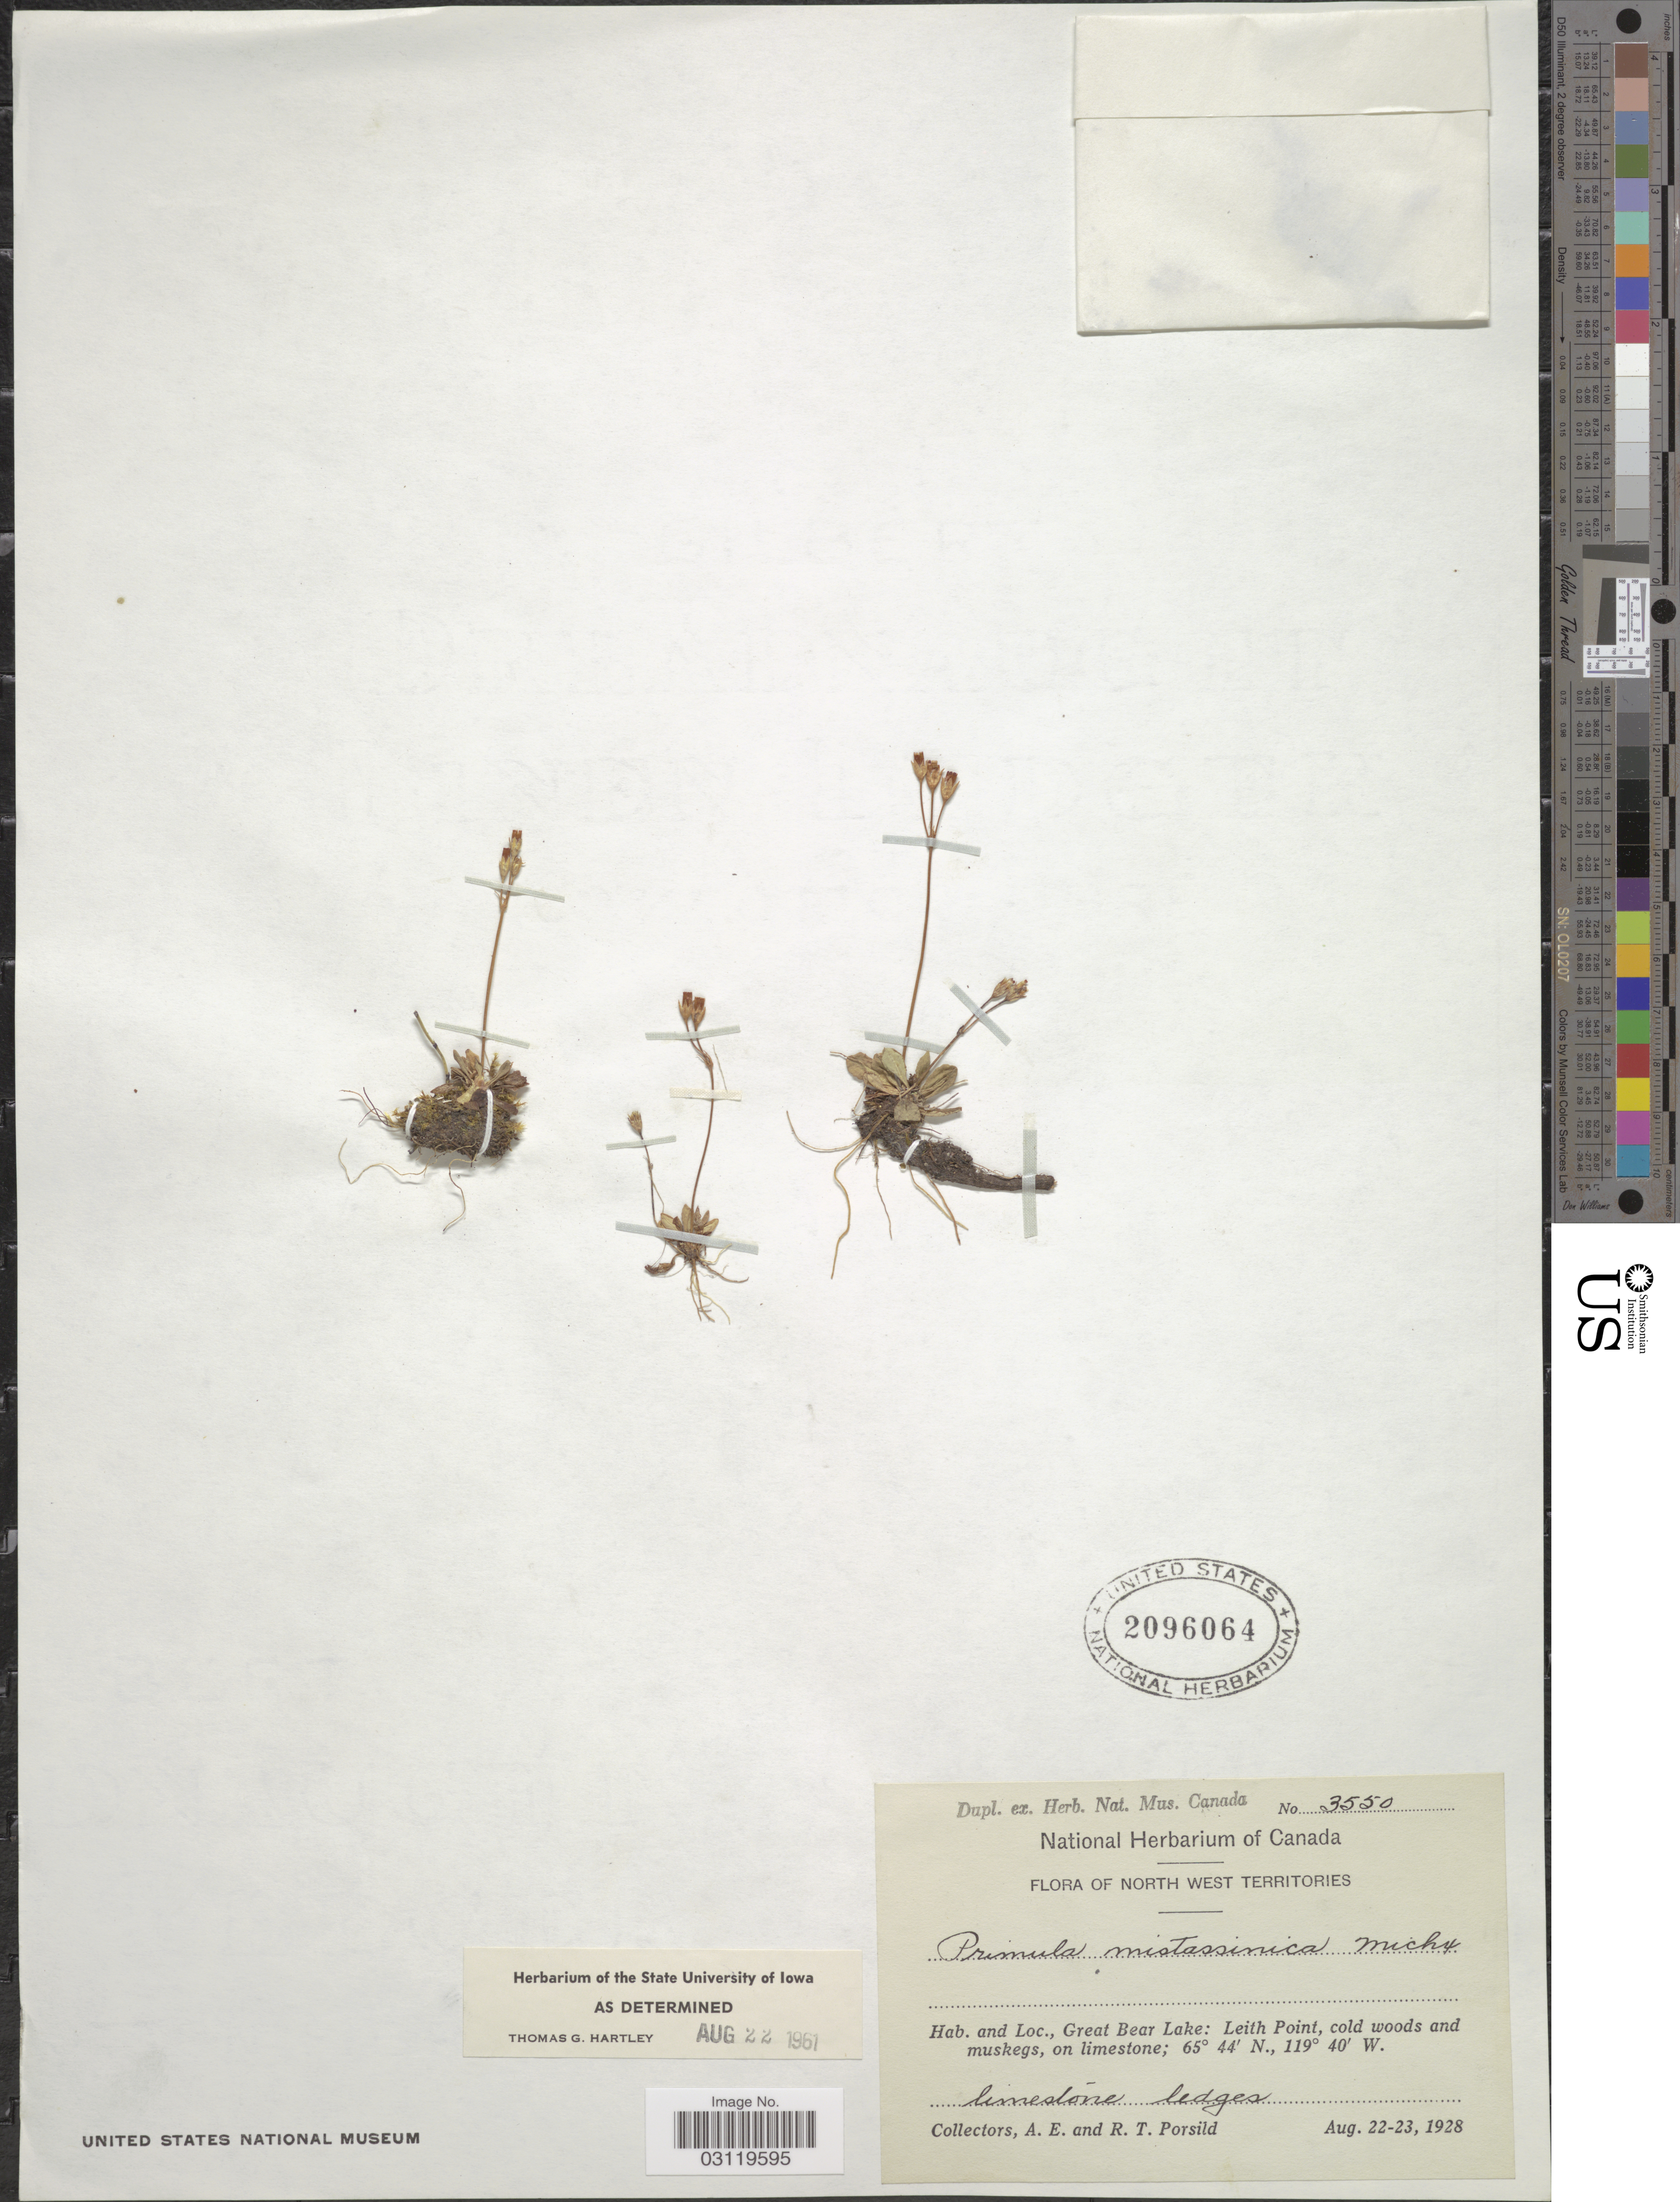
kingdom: Plantae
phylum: Tracheophyta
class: Magnoliopsida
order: Ericales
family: Primulaceae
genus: Primula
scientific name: Primula mistassinica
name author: Michx.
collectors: A. E. Porsild & R. T. Porsild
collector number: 3550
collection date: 1928-08-22/1928-08-23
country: Canada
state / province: Northwest Territories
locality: Great Bear Lake: Leith Point.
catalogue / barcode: US 2096064